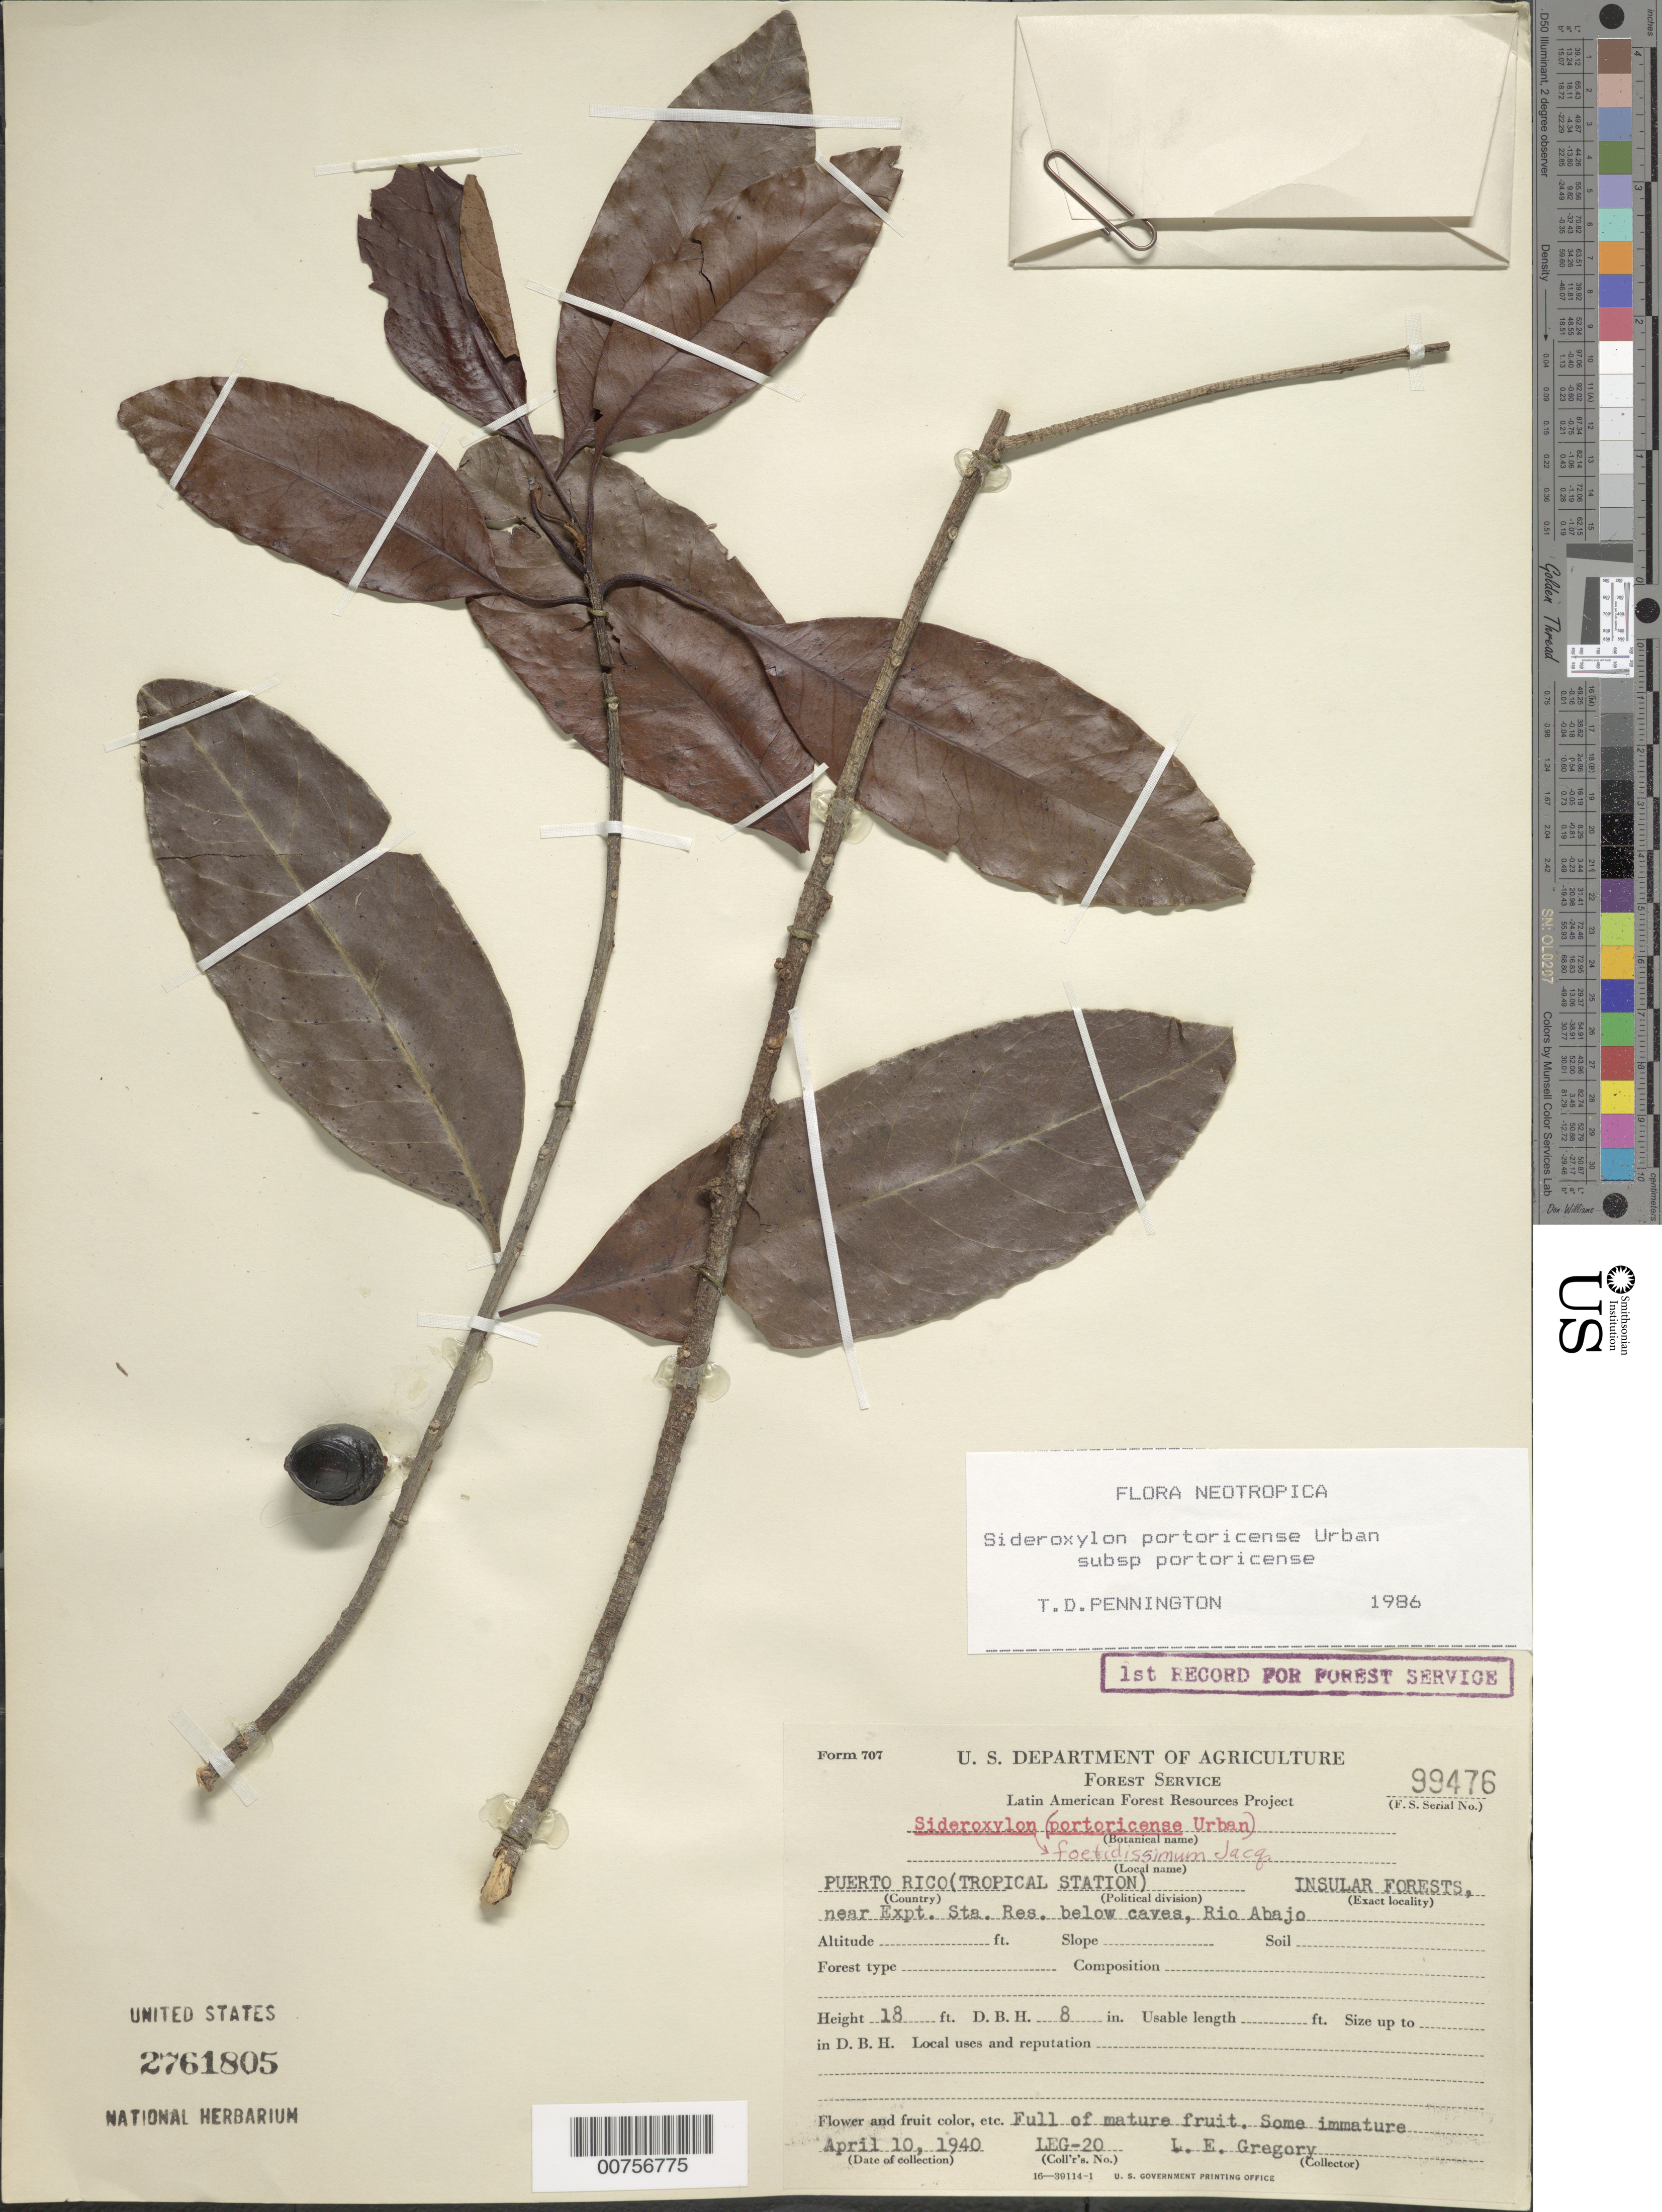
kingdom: Plantae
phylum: Tracheophyta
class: Magnoliopsida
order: Ericales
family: Sapotaceae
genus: Sideroxylon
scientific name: Sideroxylon portoricense subsp. portoricense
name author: Urb.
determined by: Pennington, T. D., (K)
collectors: L. E. Gregory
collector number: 20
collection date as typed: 10 Apr 1940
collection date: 1940-04-10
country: Puerto Rico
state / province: Arecibo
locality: Insular Forests, near Expt. Sta. Res. below caves, Río Abajo.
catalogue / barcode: US 2761805